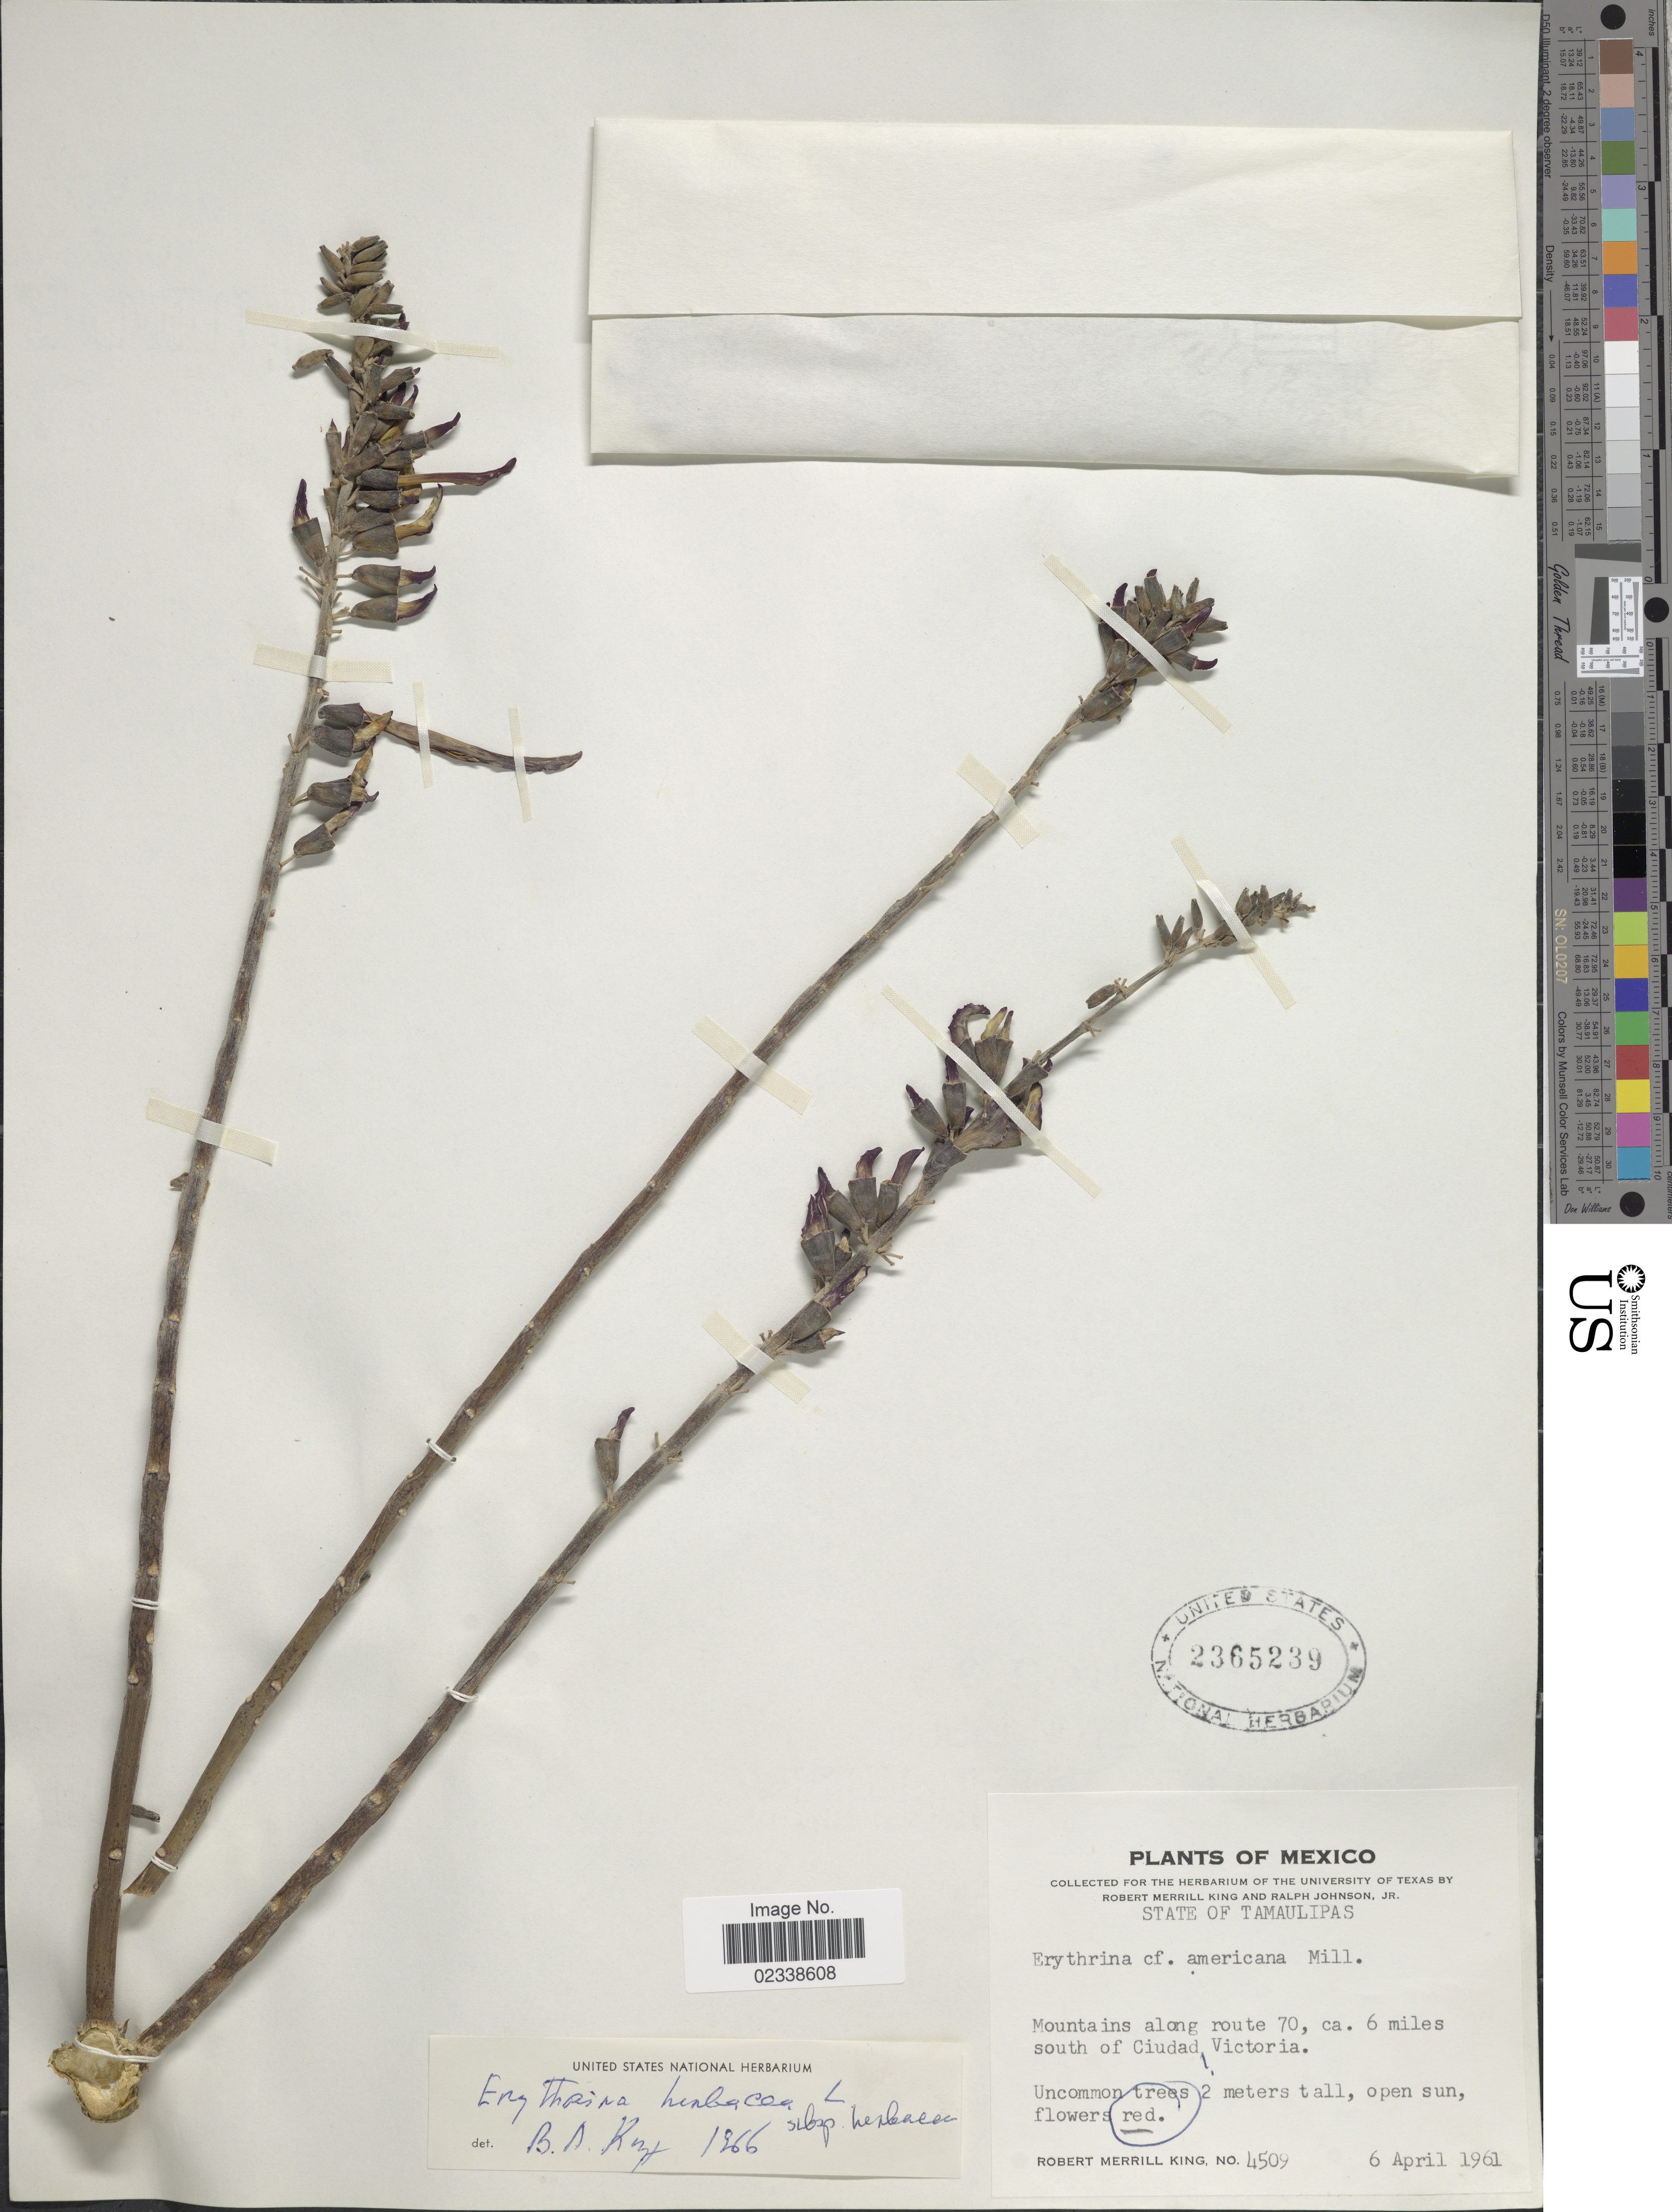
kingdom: Plantae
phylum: Tracheophyta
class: Magnoliopsida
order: Fabales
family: Fabaceae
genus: Erythrina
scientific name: Erythrina herbacea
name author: L.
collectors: R. M. King & R. Johnson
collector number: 4509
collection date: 1961-04-06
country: Mexico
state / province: Tamaulipas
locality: along route 70, ca. 6 miles south of Ciudad Victoria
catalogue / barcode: US 2365239